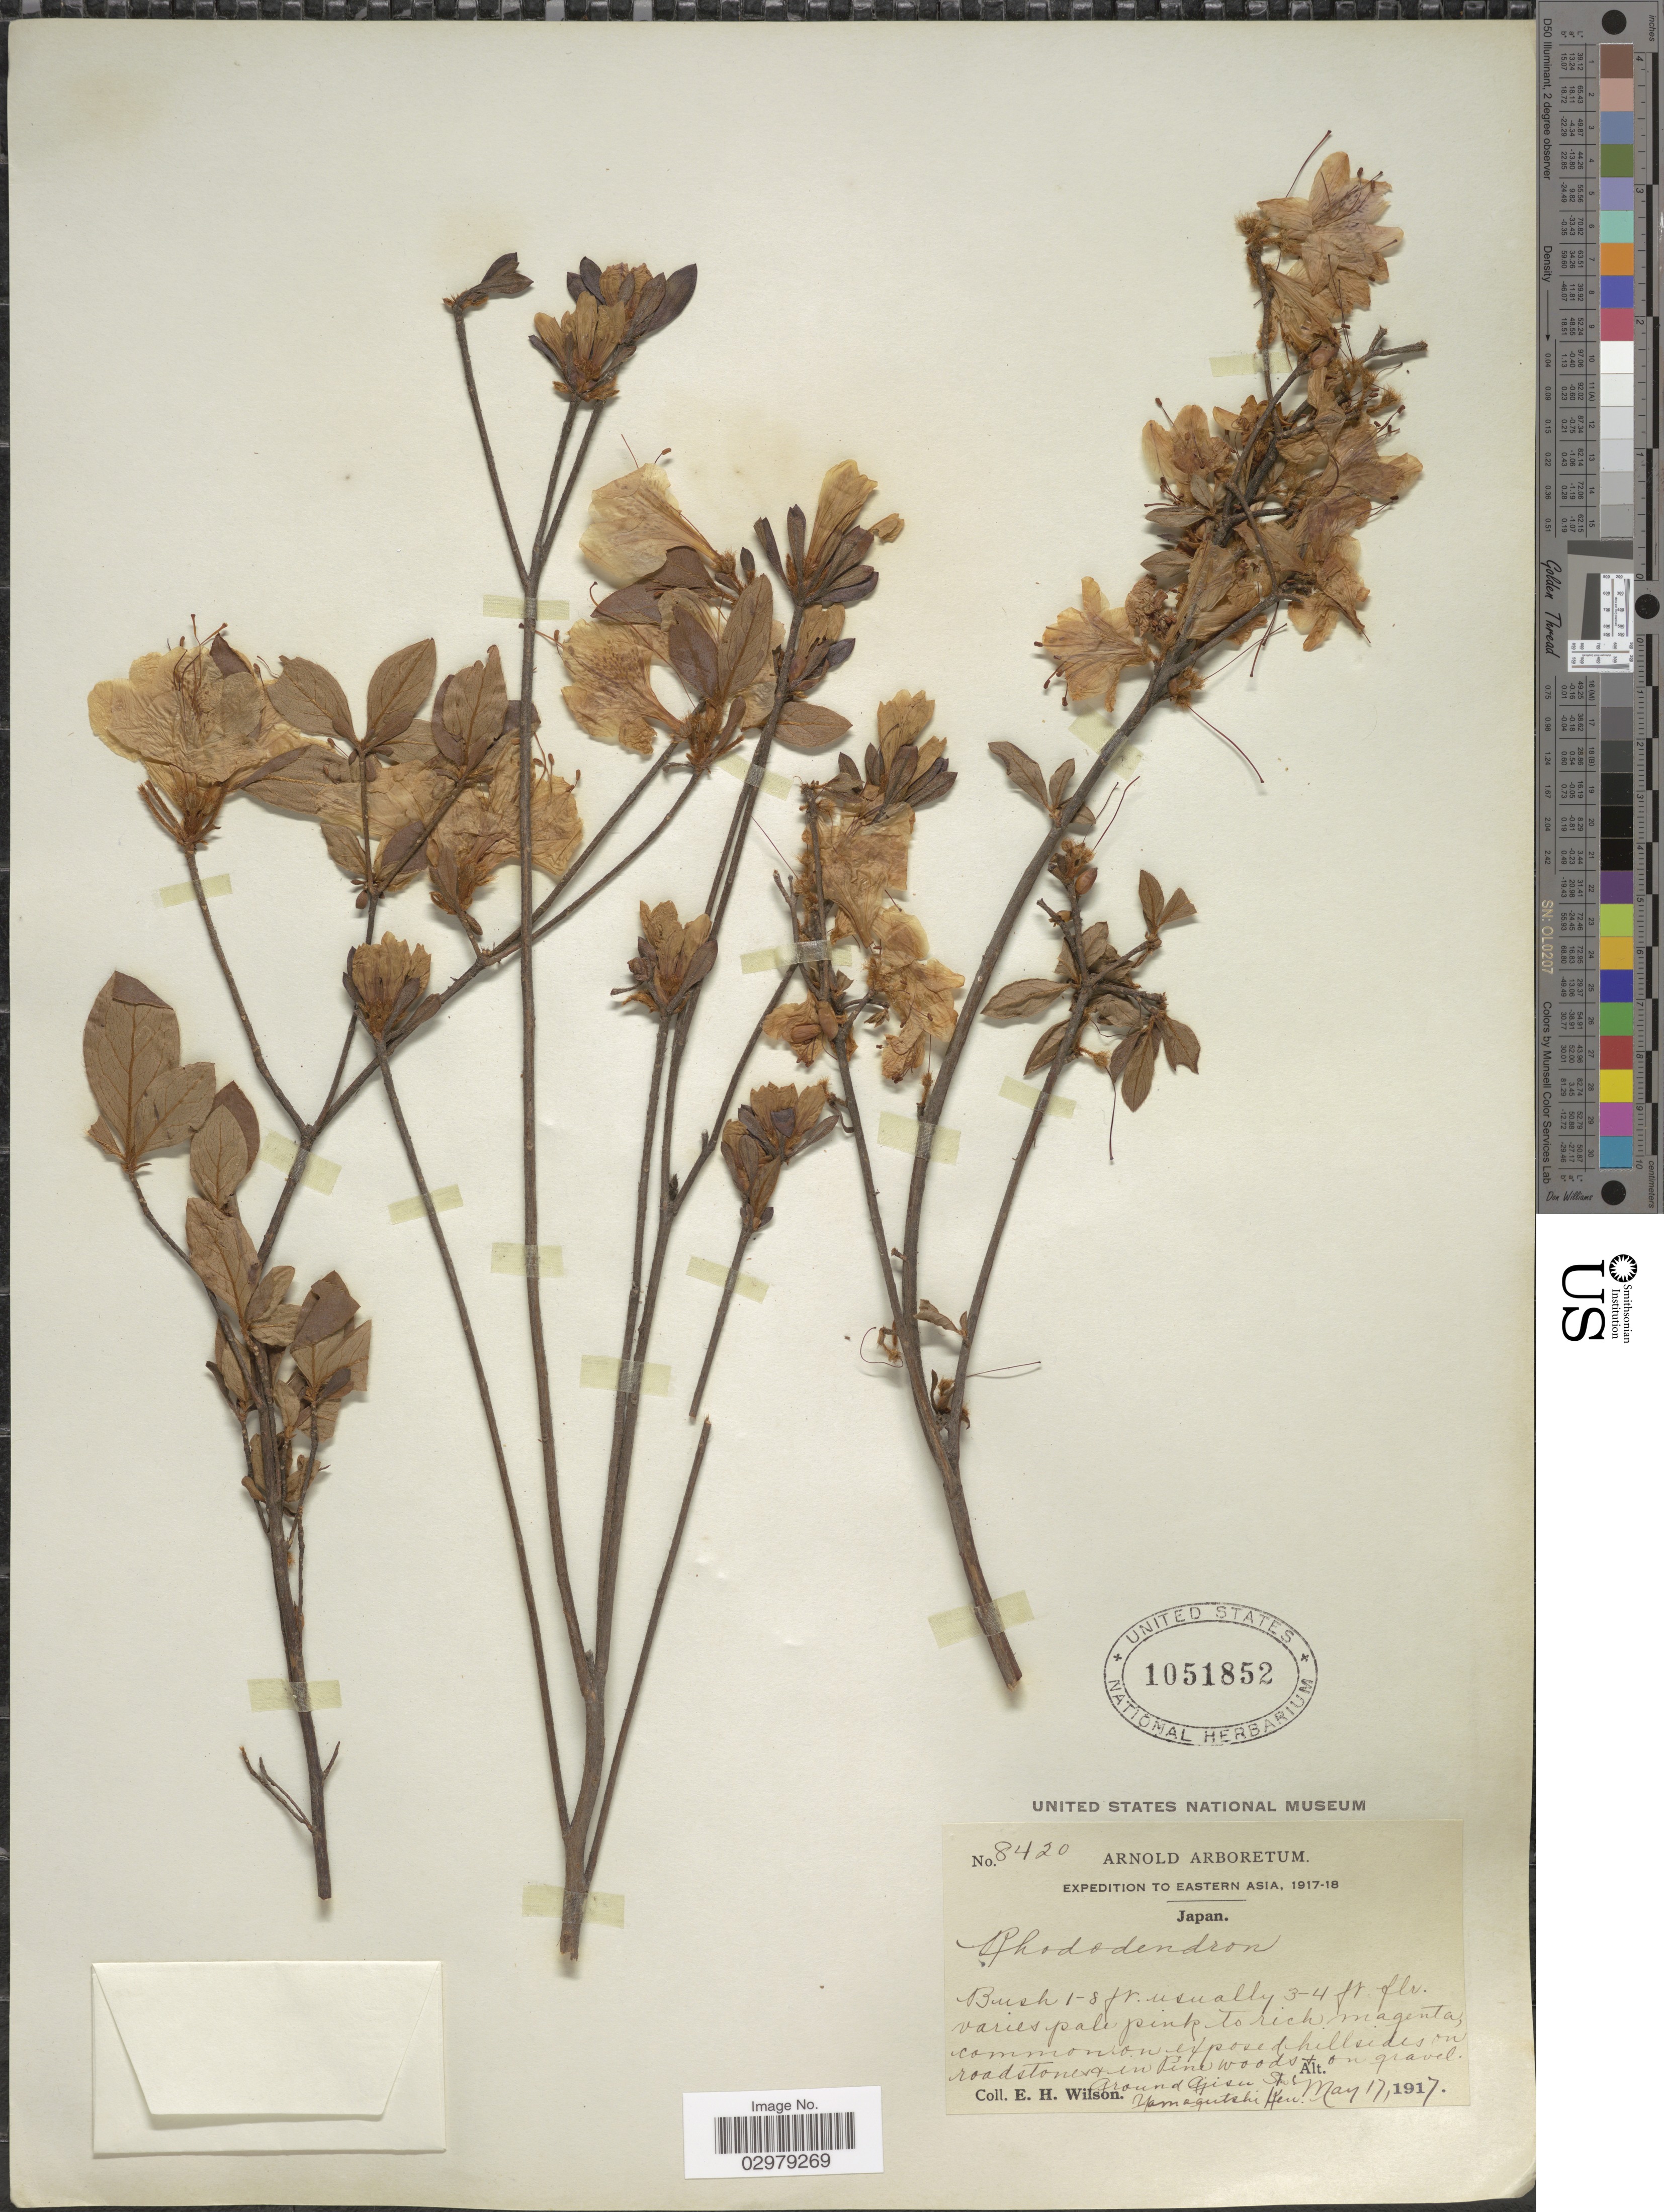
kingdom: Plantae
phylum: Tracheophyta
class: Magnoliopsida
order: Ericales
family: Ericaceae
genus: Rhododendron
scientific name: Rhododendron sp.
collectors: E. Wilson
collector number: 8420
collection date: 1917-05-17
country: Japan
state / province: Yamaguti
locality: Around Ajisu Sta S. Yamagutshi Ken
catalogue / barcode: US 1051852